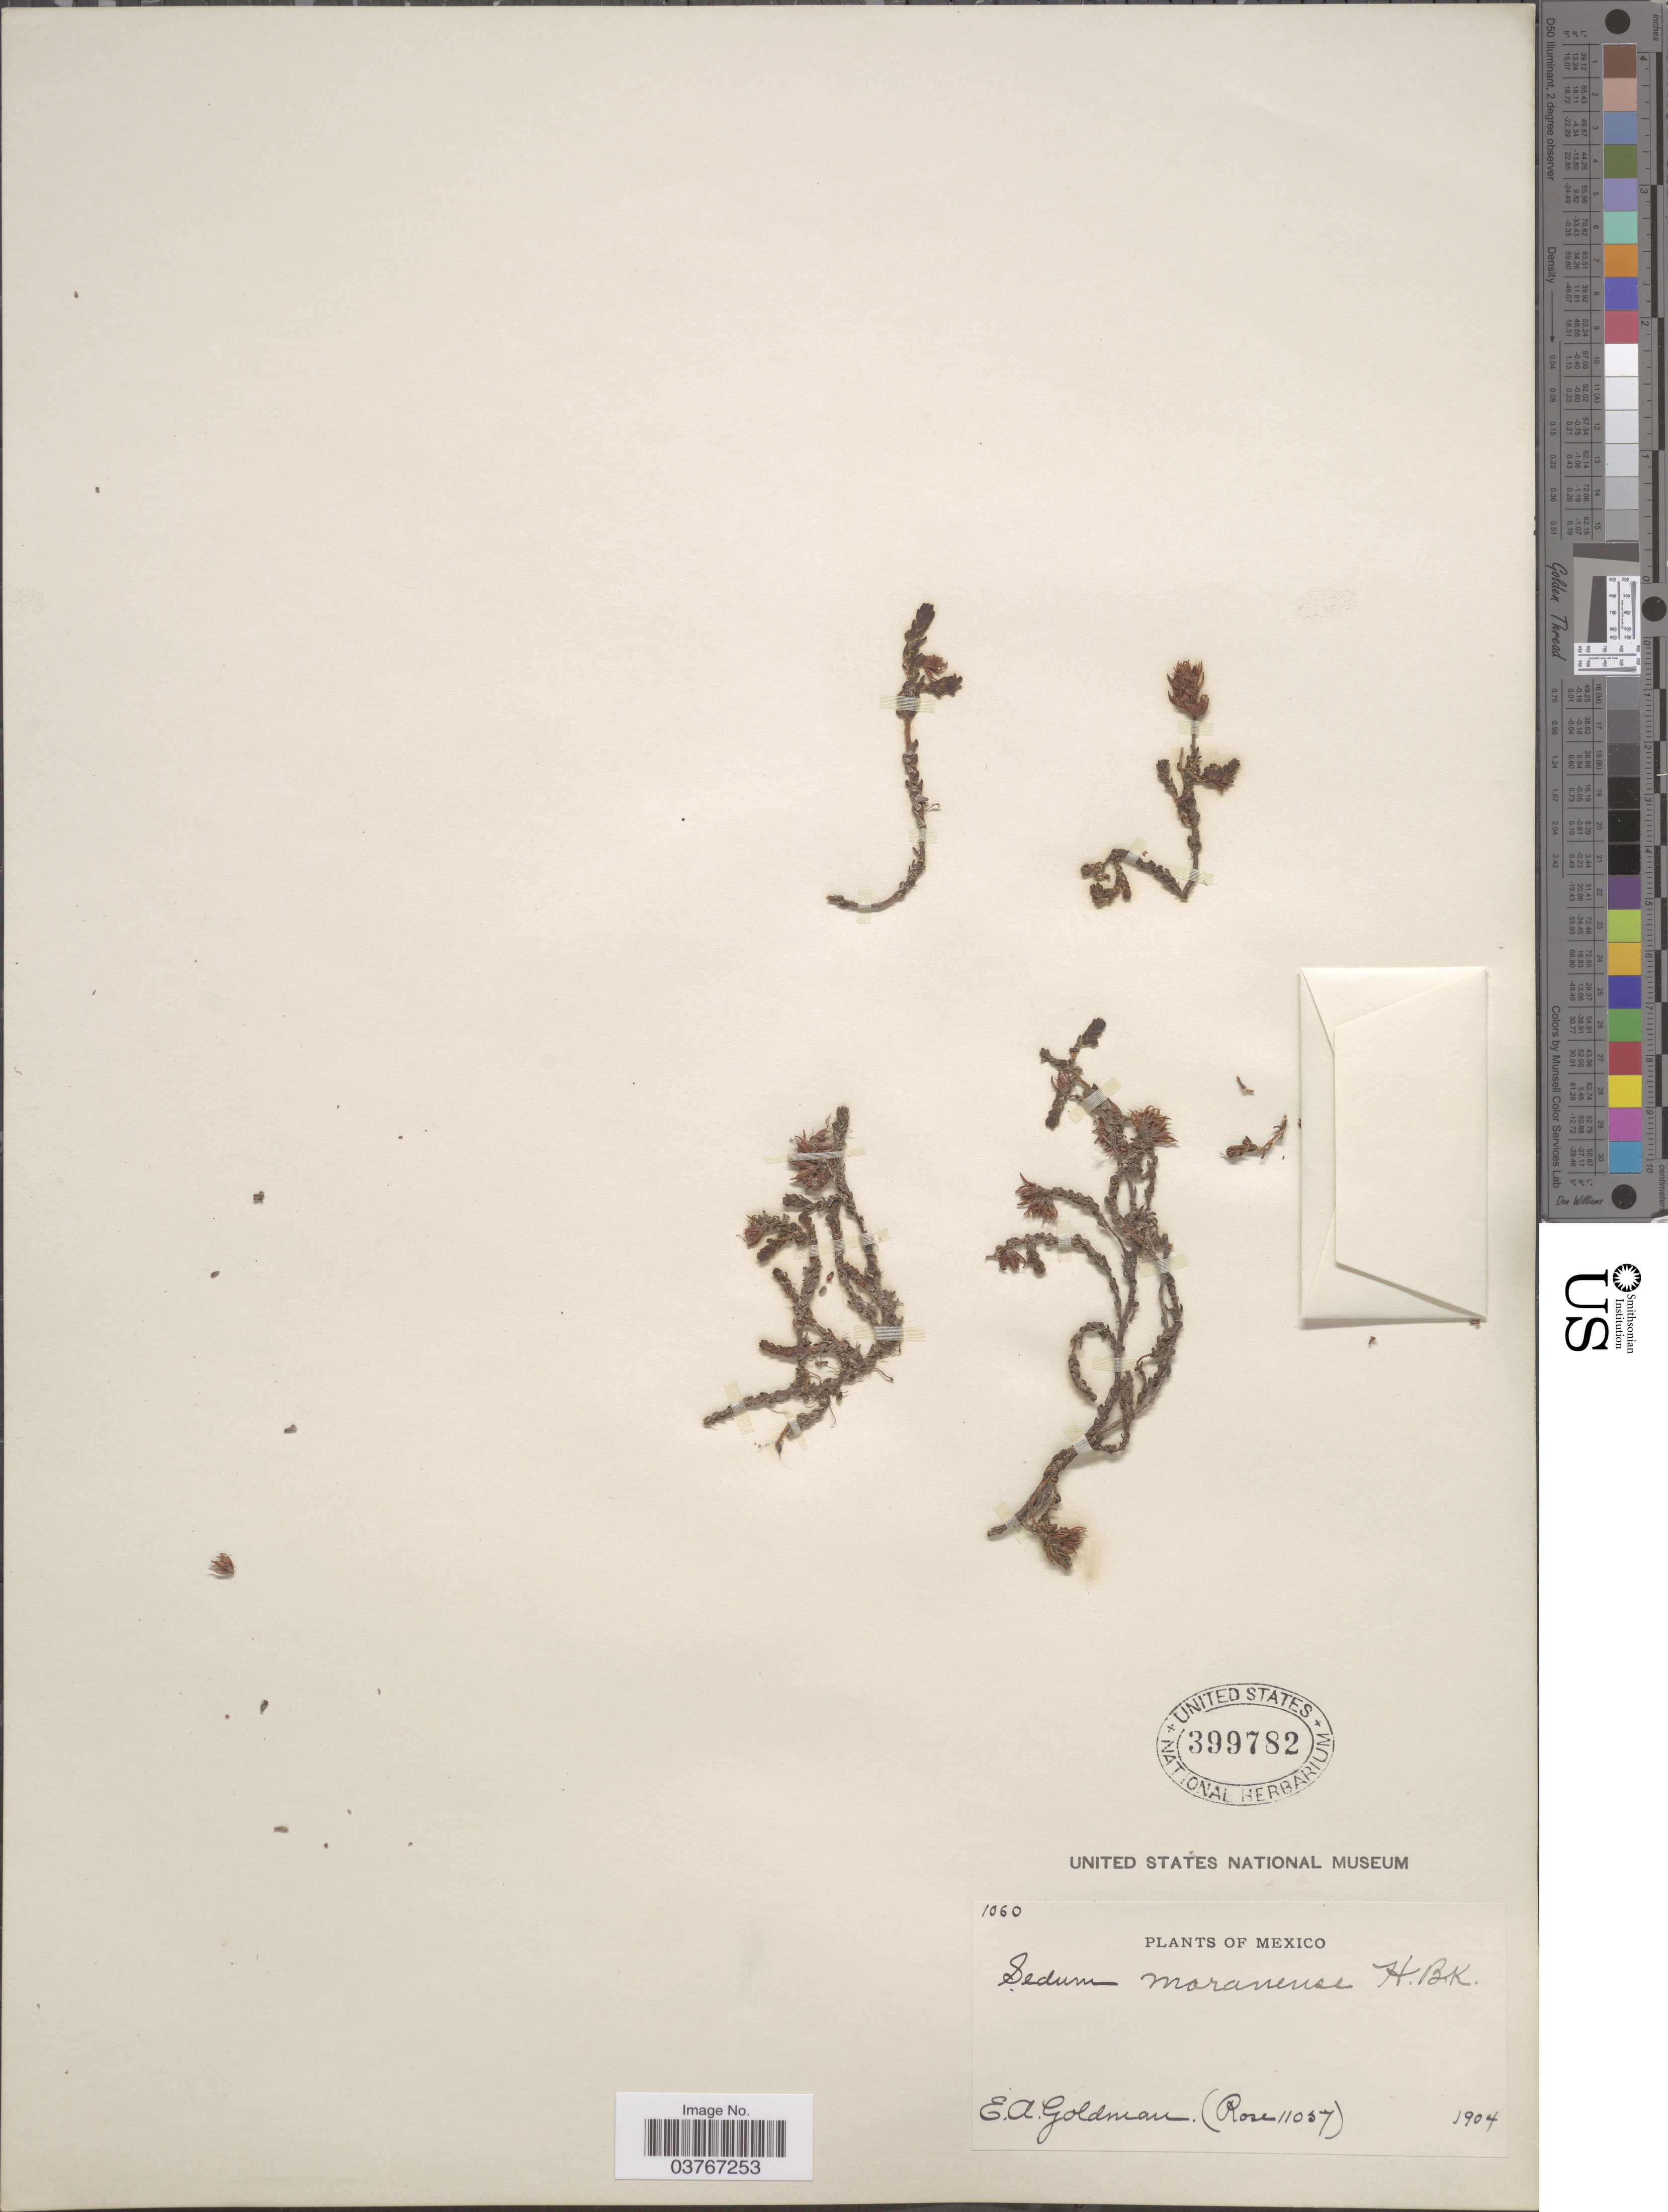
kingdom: Plantae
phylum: Tracheophyta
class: Magnoliopsida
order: Saxifragales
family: Crassulaceae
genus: Sedum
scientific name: Sedum moranense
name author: Kunth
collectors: E. A. Goldman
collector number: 1060/ Rose11057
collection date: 1904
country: Mexico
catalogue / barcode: US 399782